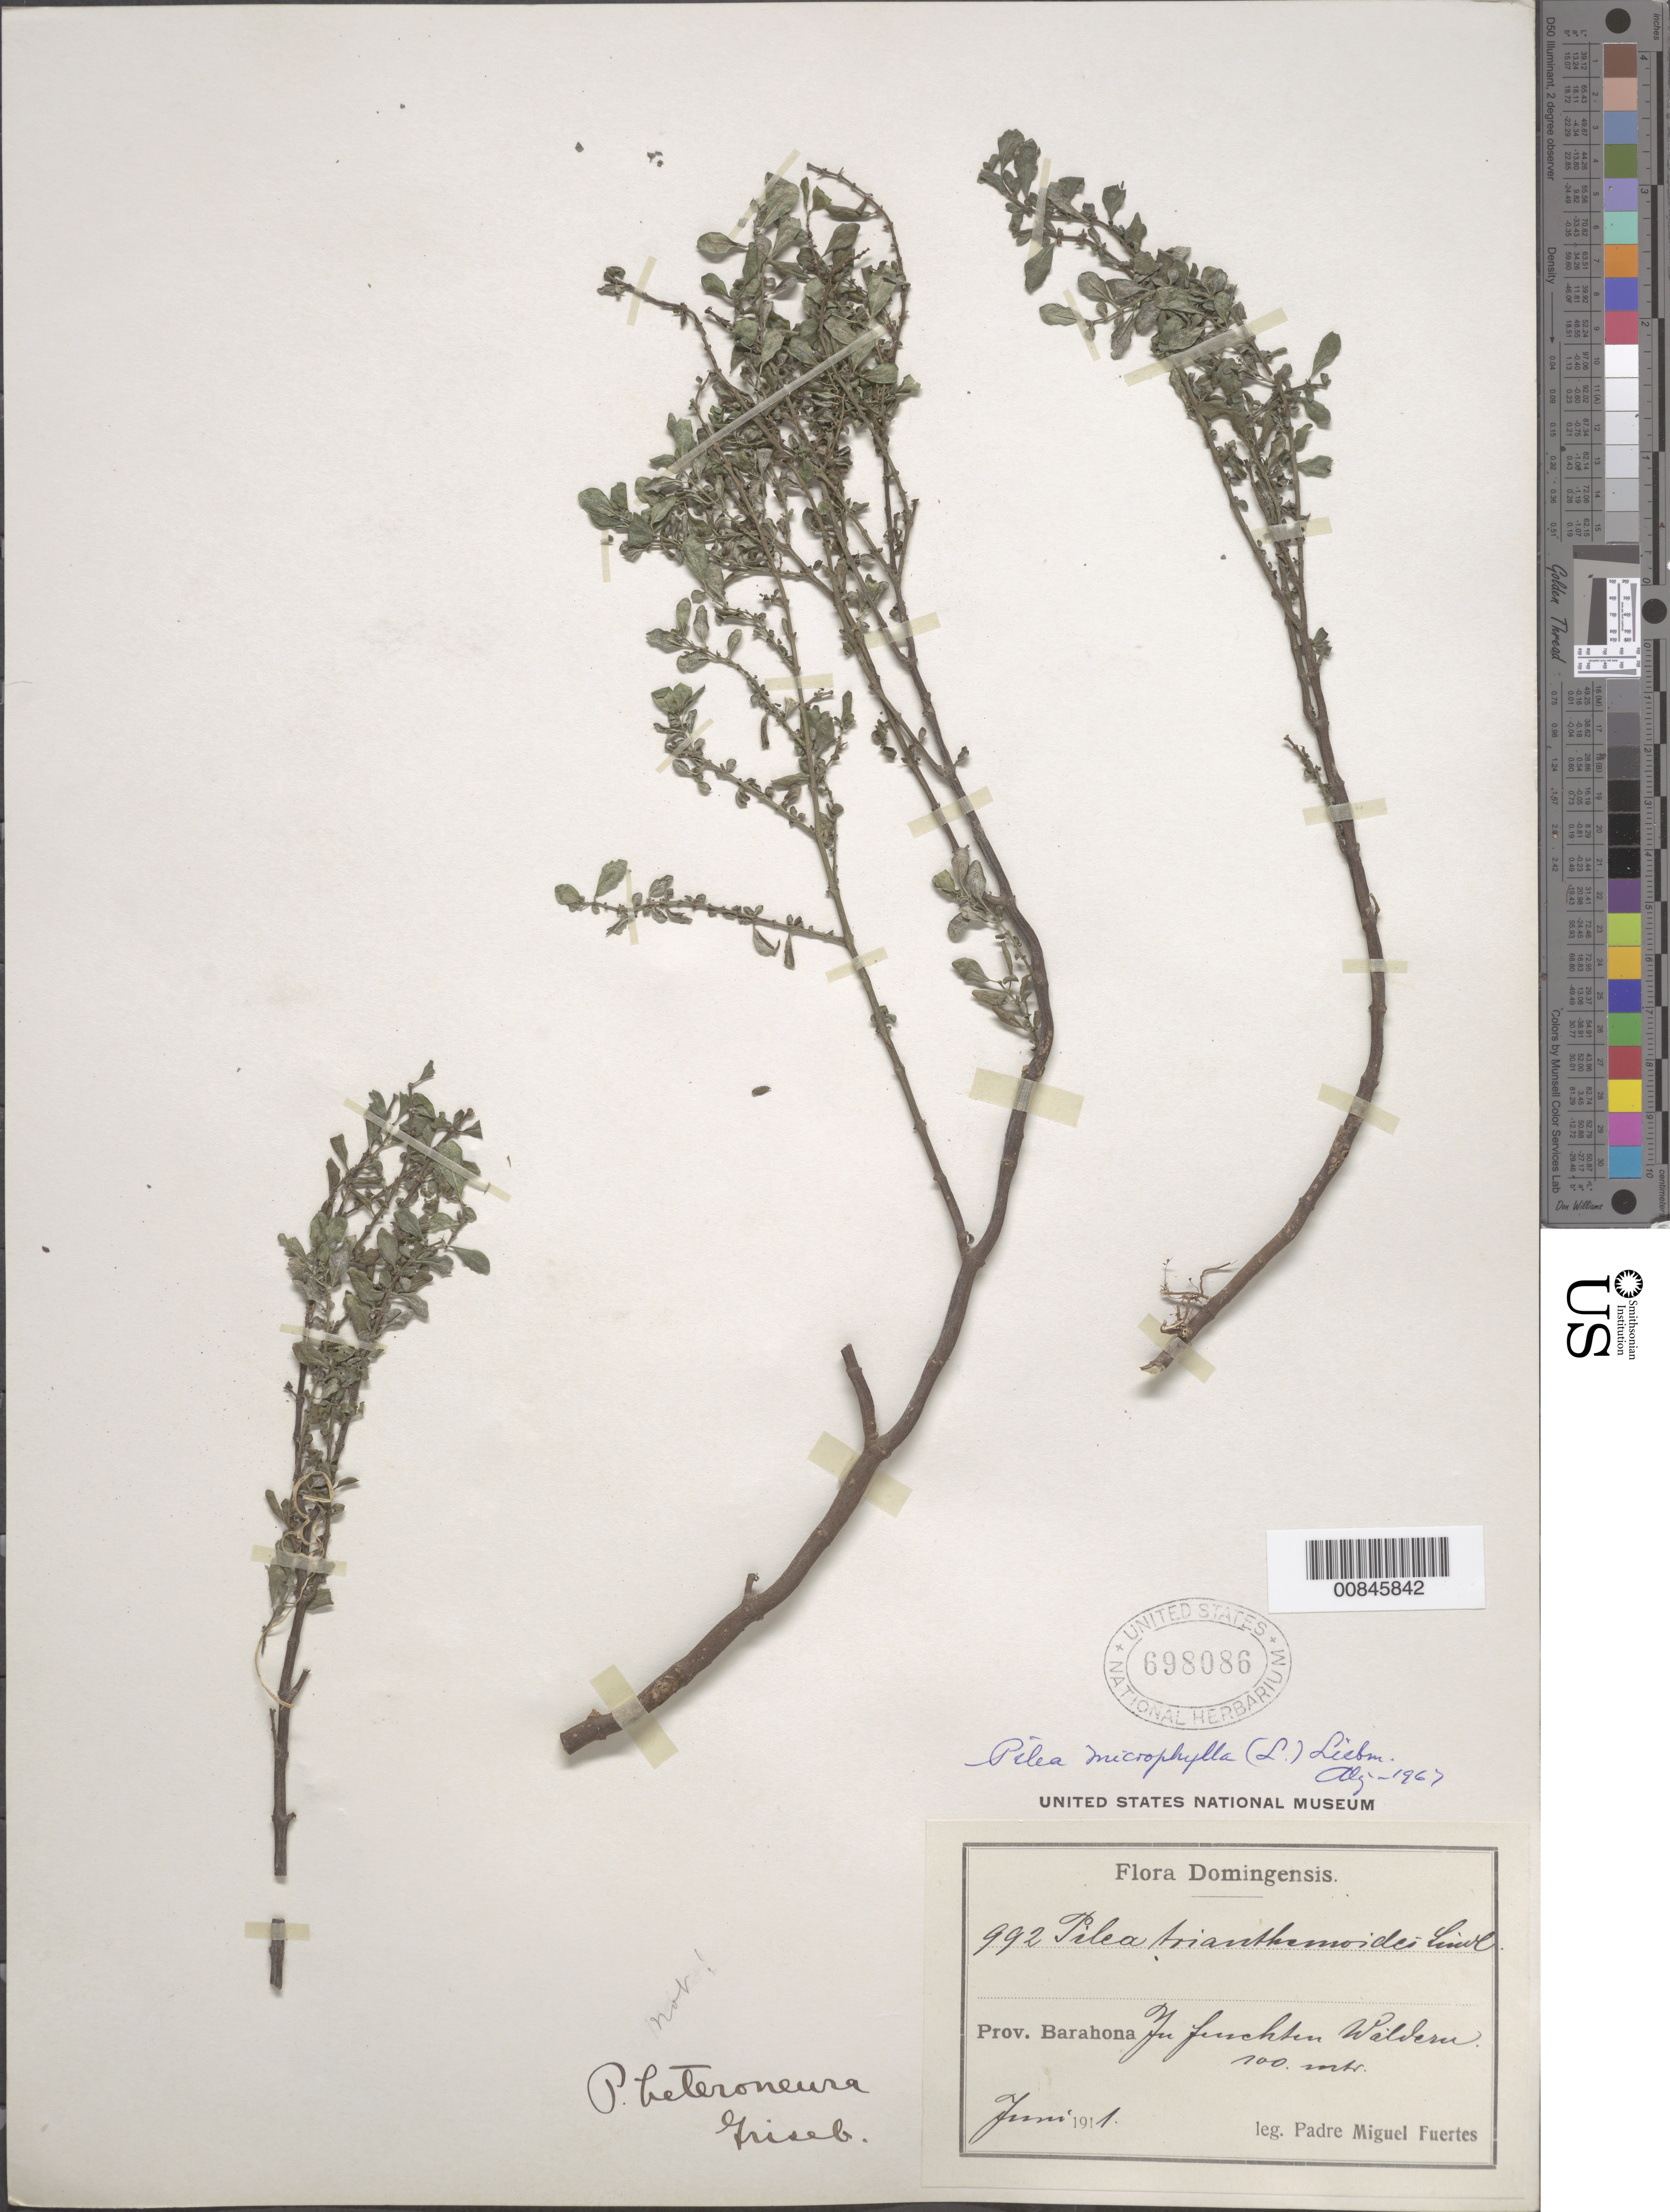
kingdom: Plantae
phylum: Tracheophyta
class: Magnoliopsida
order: Rosales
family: Urticaceae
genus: Pilea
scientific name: Pilea microphylla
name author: (L.) Liebm.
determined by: Liogier, Alain H.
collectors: M. D. Fuertes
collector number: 992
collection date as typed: Jun 1911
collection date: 1911-06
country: Dominican Republic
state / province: Barahona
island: Hispaniola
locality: Barahona.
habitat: In funchten Waldern.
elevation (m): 100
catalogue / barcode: US 698086